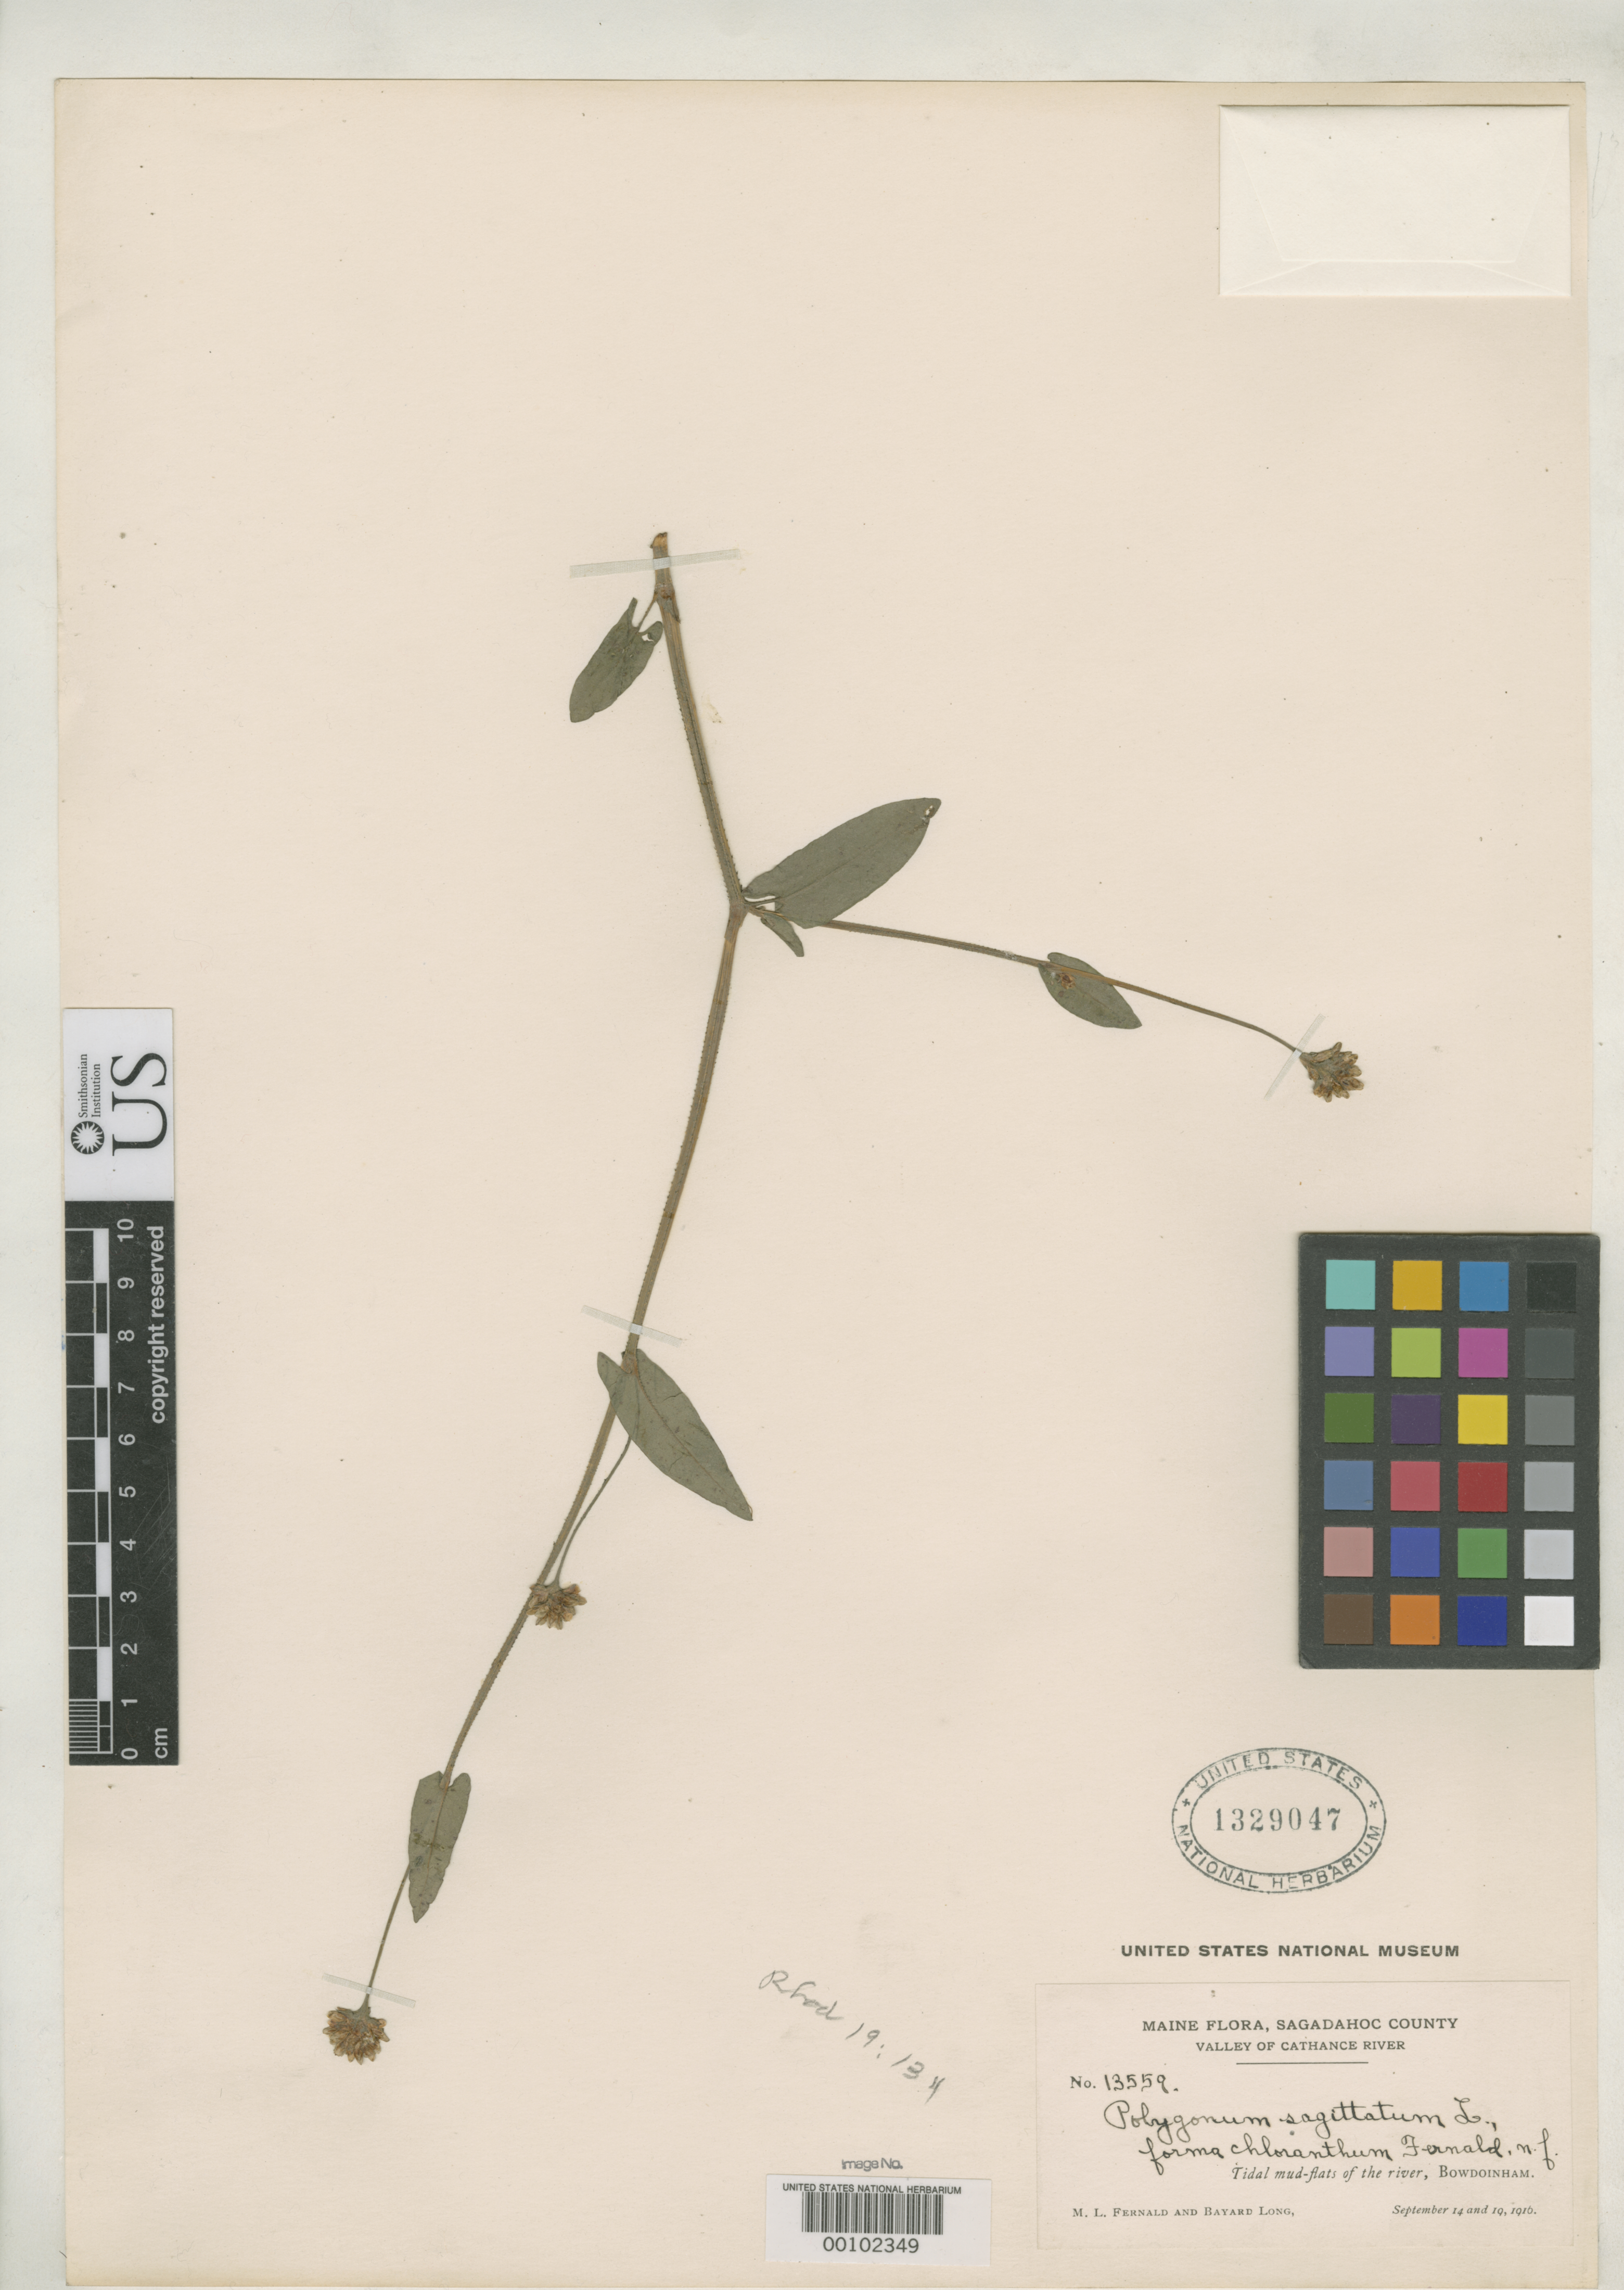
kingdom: Plantae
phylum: Tracheophyta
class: Magnoliopsida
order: Caryophyllales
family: Polygonaceae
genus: Polygonum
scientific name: Polygonum sagittatum f. chloranthum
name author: Fernald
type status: Isotype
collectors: M. L. Fernald & B. H. Long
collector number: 13559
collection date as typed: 14 Sep 1916 and 19 Sep 1916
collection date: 1916-09-14,1916-09-19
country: United States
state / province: Maine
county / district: Sagadahoc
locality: Valley of Cathance River, Bowdoinham.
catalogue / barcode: US 1329047